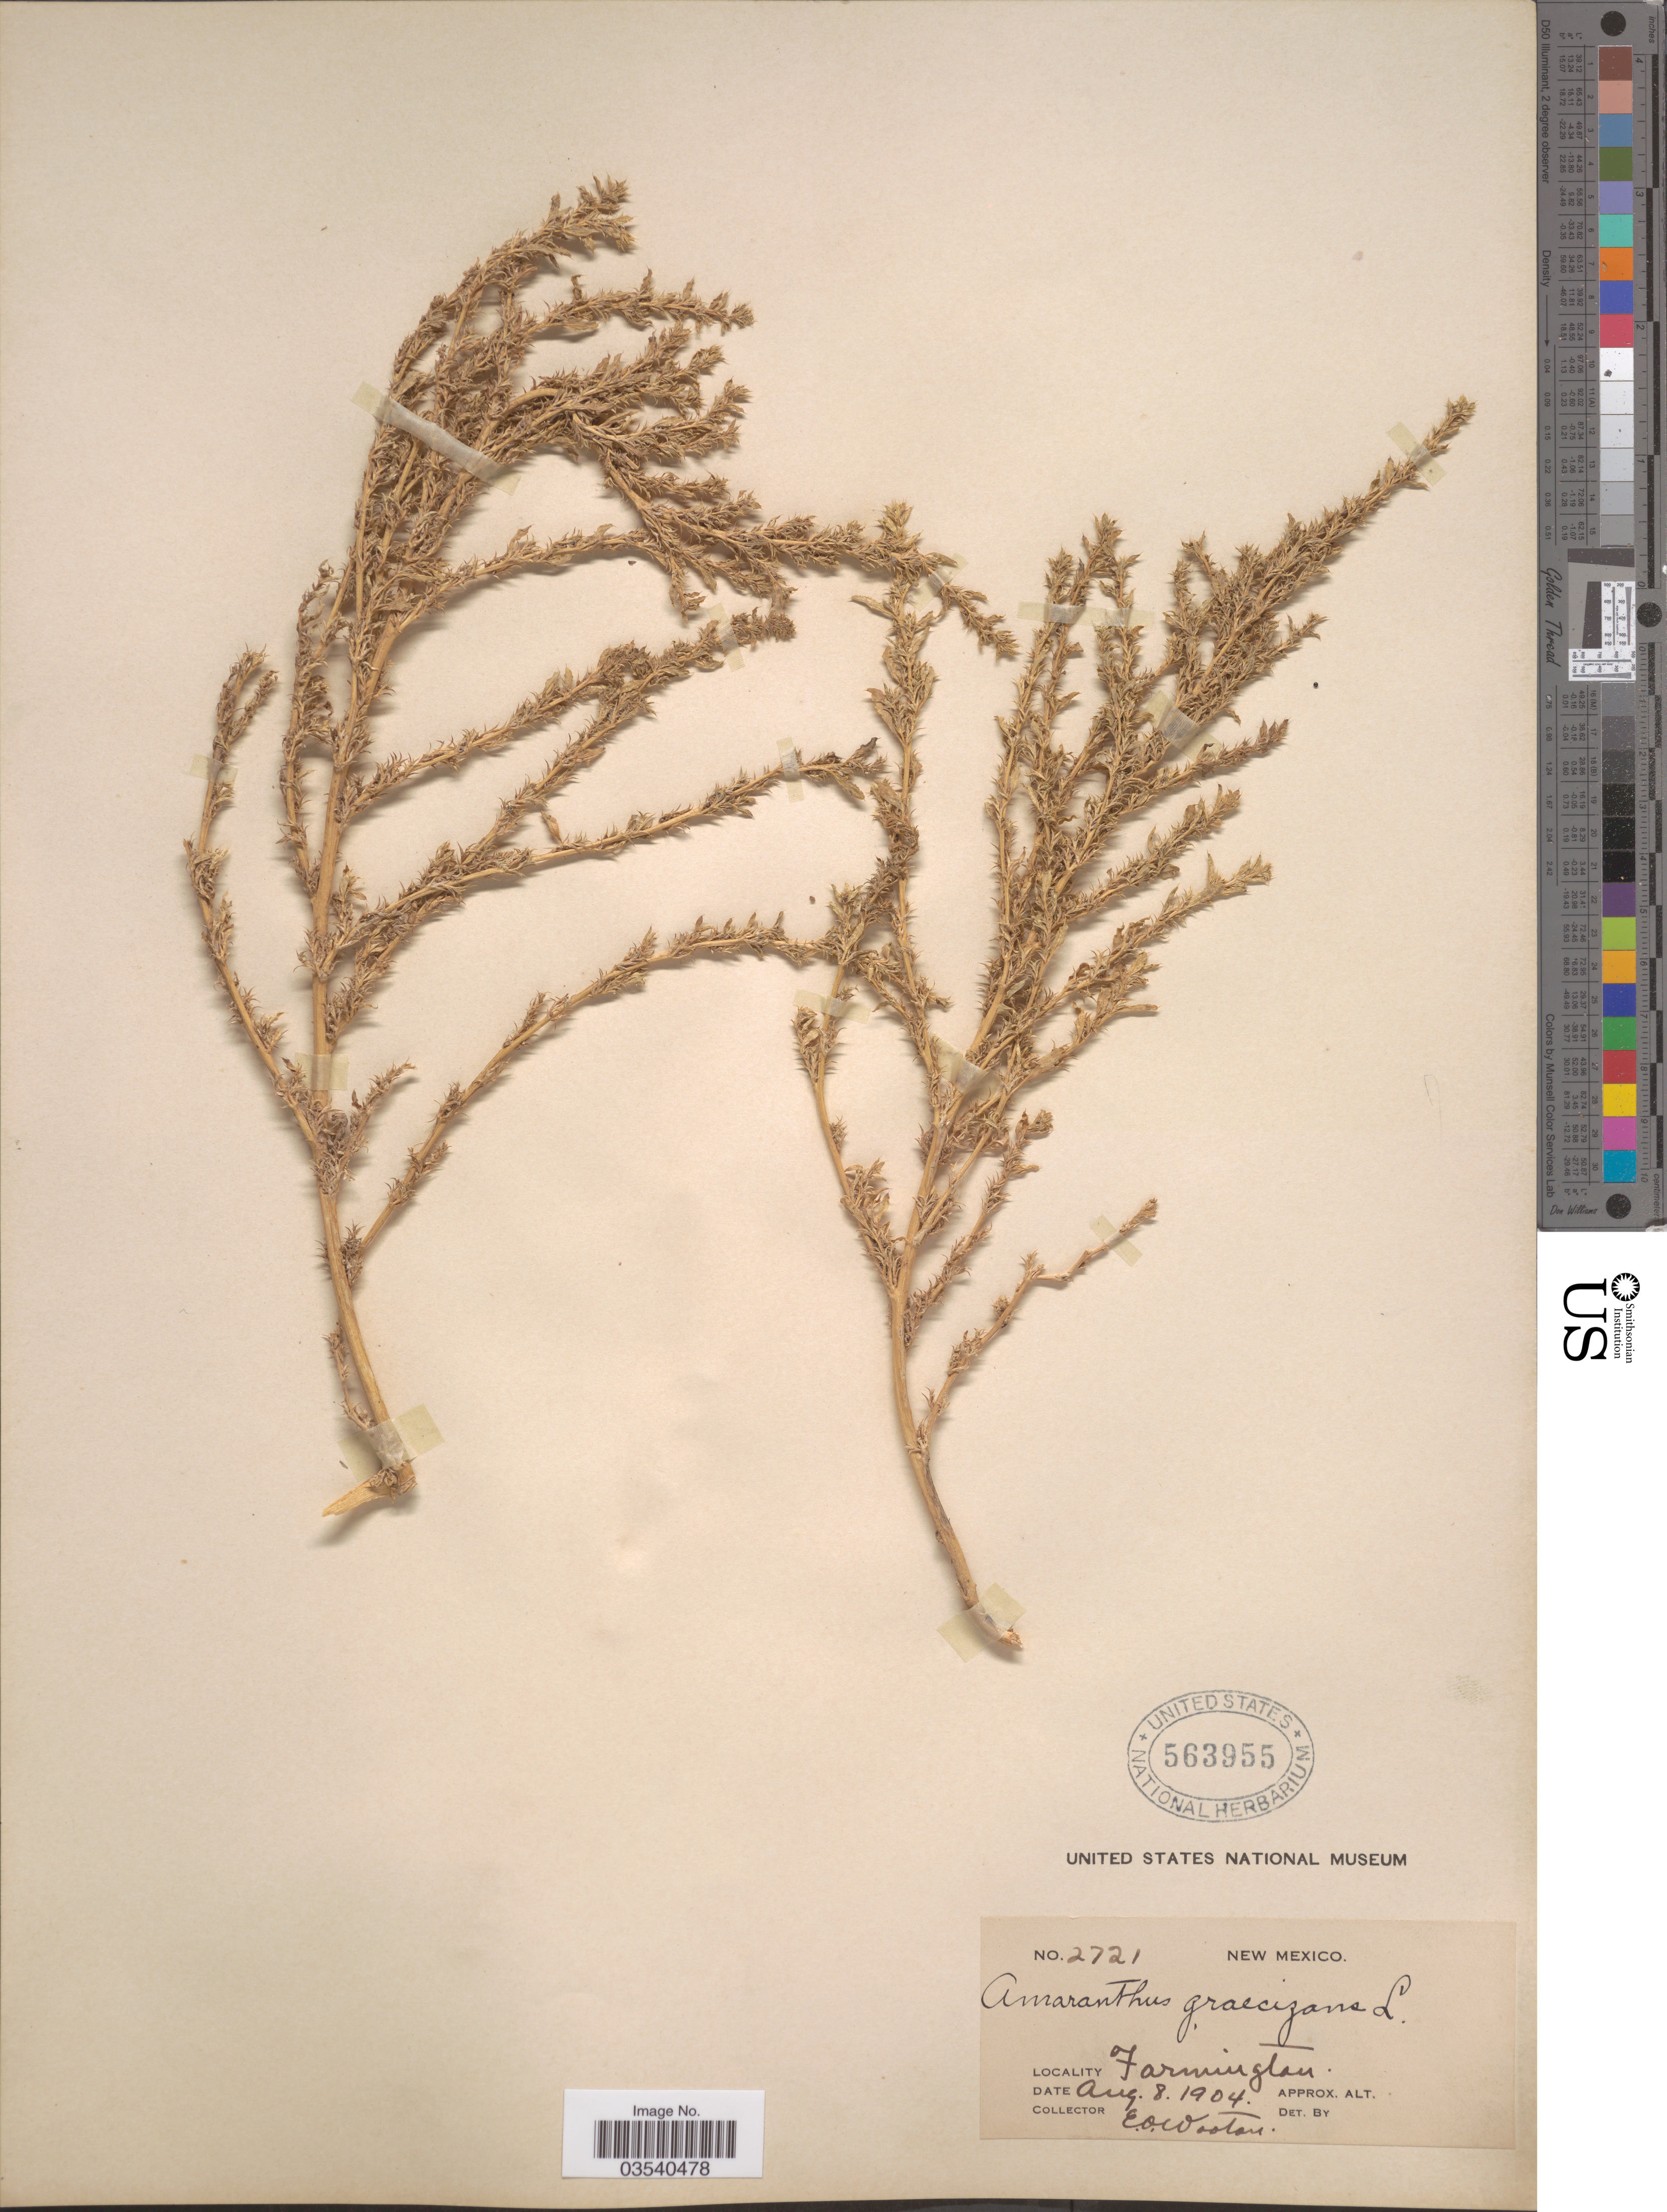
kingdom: Plantae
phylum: Tracheophyta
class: Magnoliopsida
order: Caryophyllales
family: Amaranthaceae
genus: Amaranthus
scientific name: Amaranthus graecizans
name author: L.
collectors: E. O. Wooton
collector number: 2721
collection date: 1904-08-08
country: United States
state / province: New Mexico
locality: Farmington.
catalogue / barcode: US 563955